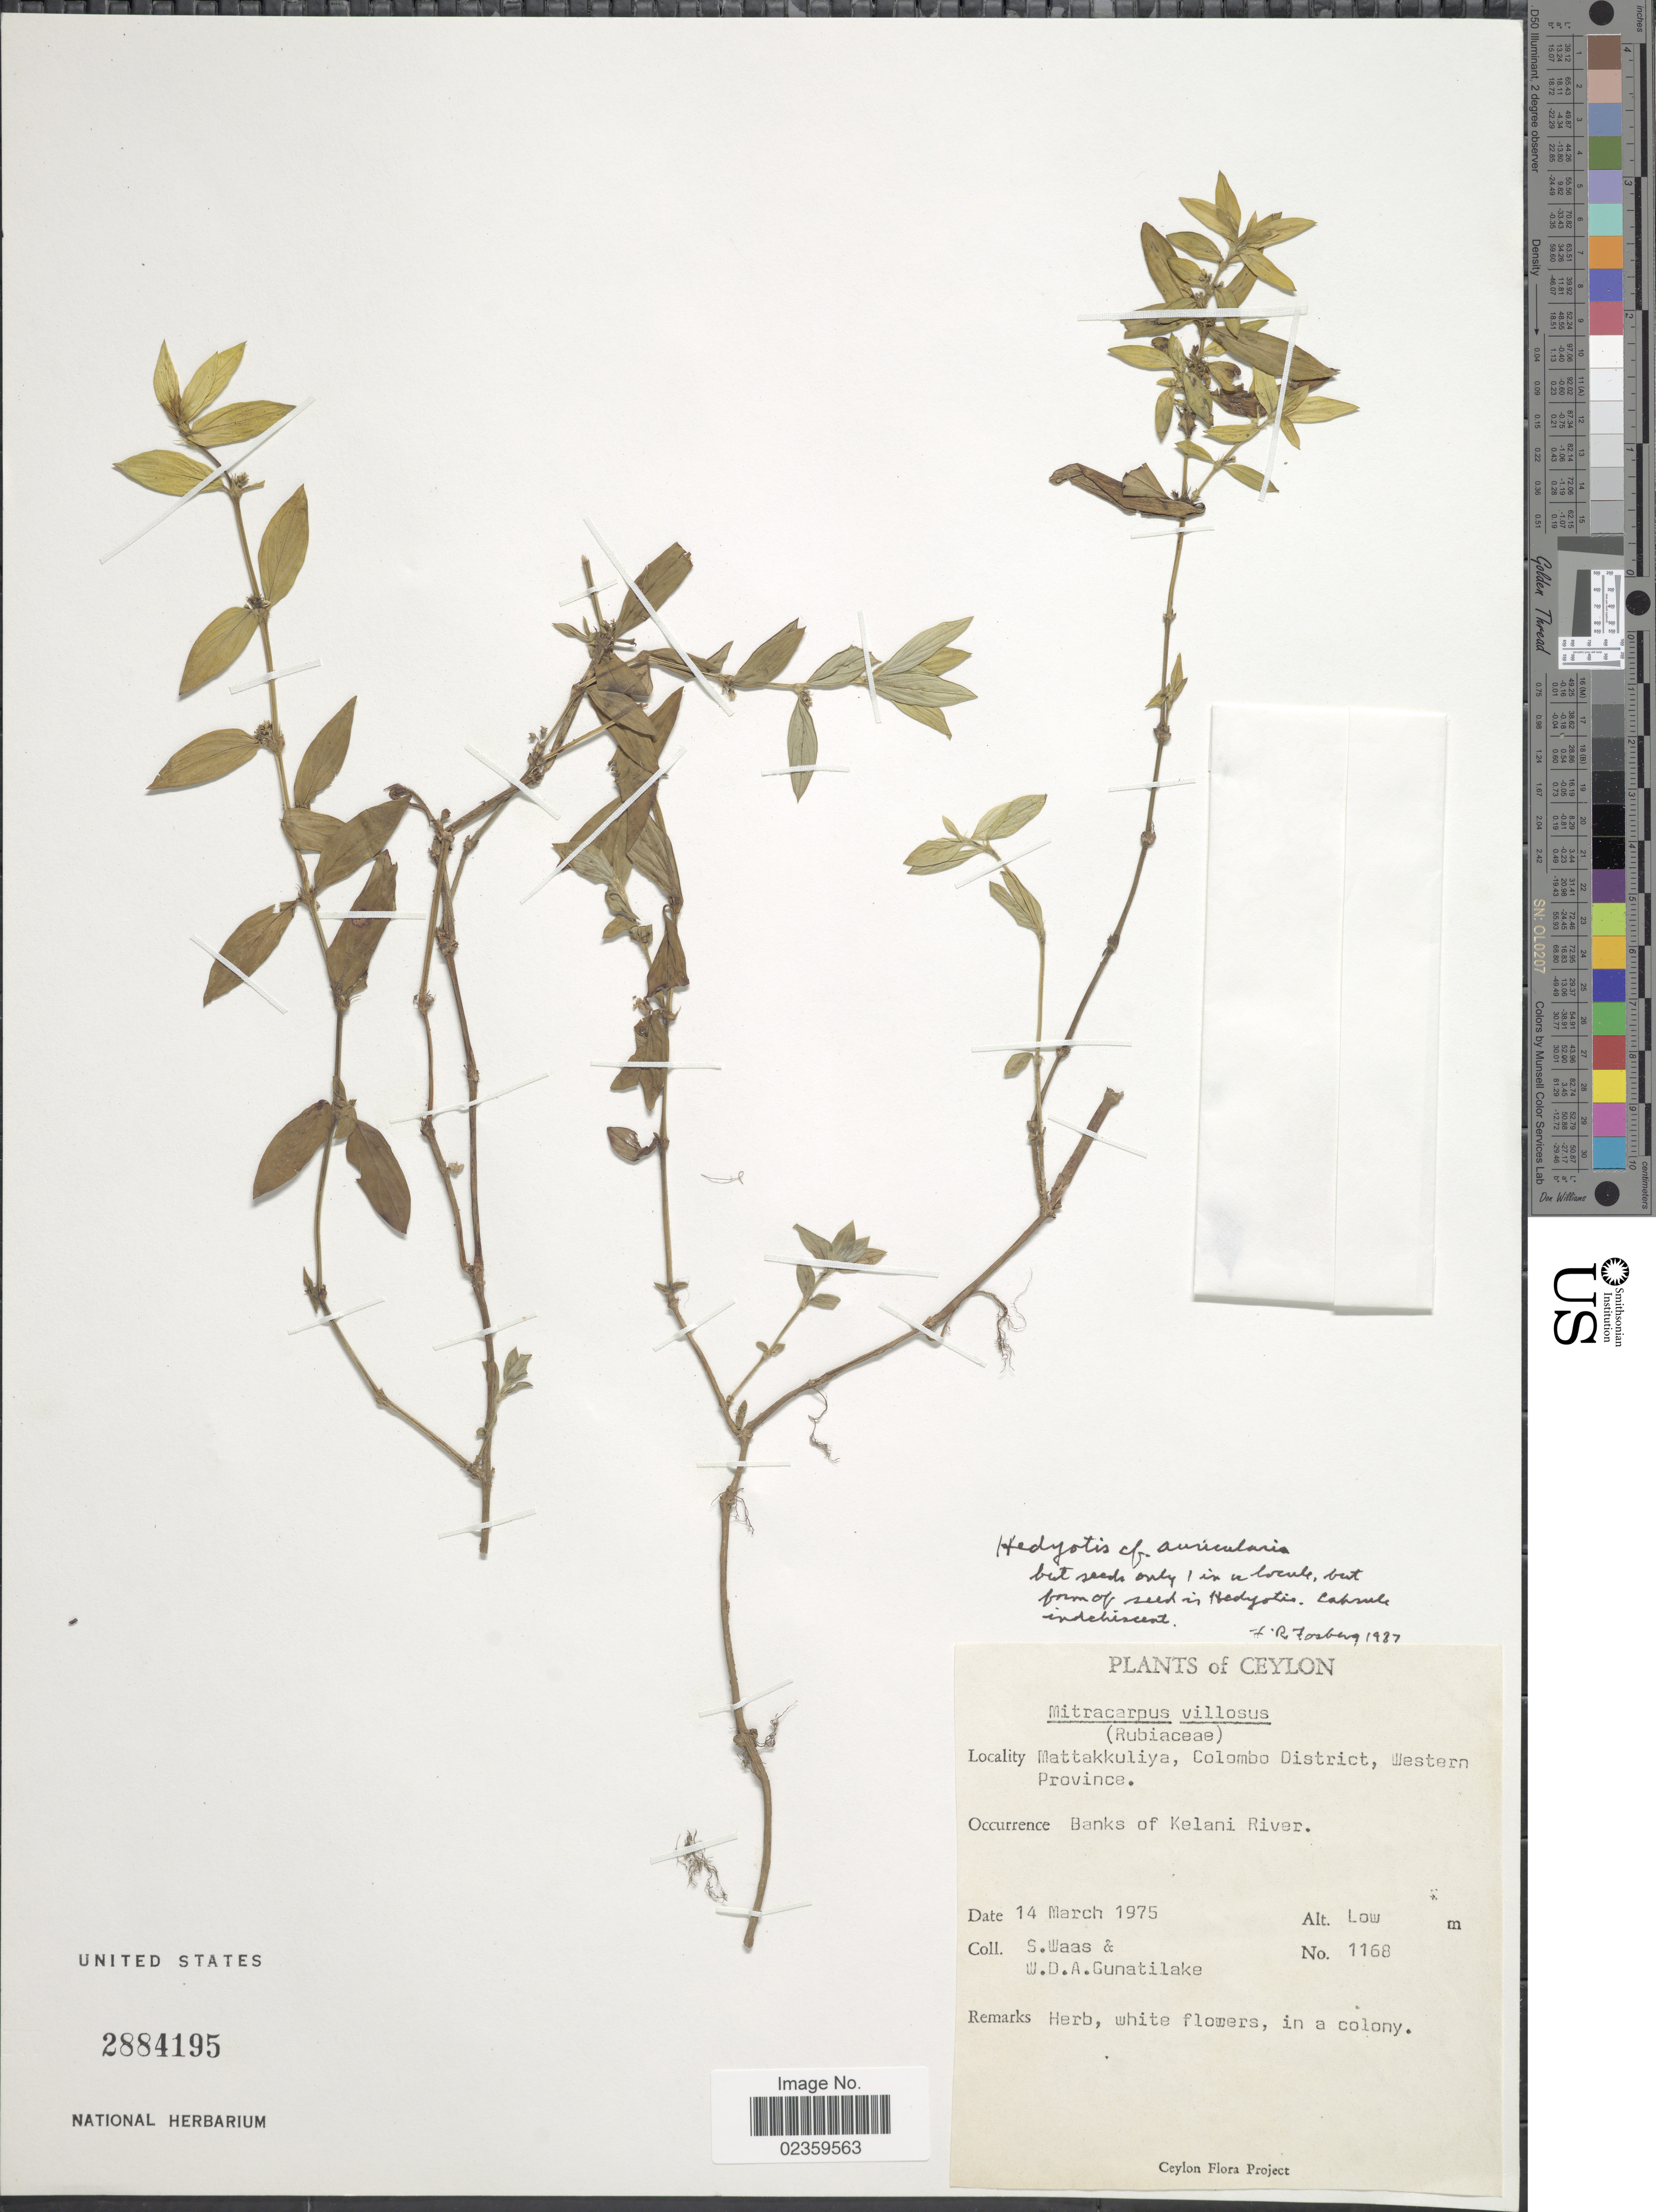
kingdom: Plantae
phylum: Tracheophyta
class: Magnoliopsida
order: Gentianales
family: Rubiaceae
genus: Exallage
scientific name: Exallage sp.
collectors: S. Waas & W. D. Gunatilake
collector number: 1168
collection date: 1975-03-14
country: Sri Lanka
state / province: Western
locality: Ceylon. Mattakkuliya, Colombo District, Western Province. Banks of Kelani River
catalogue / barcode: US 2884195